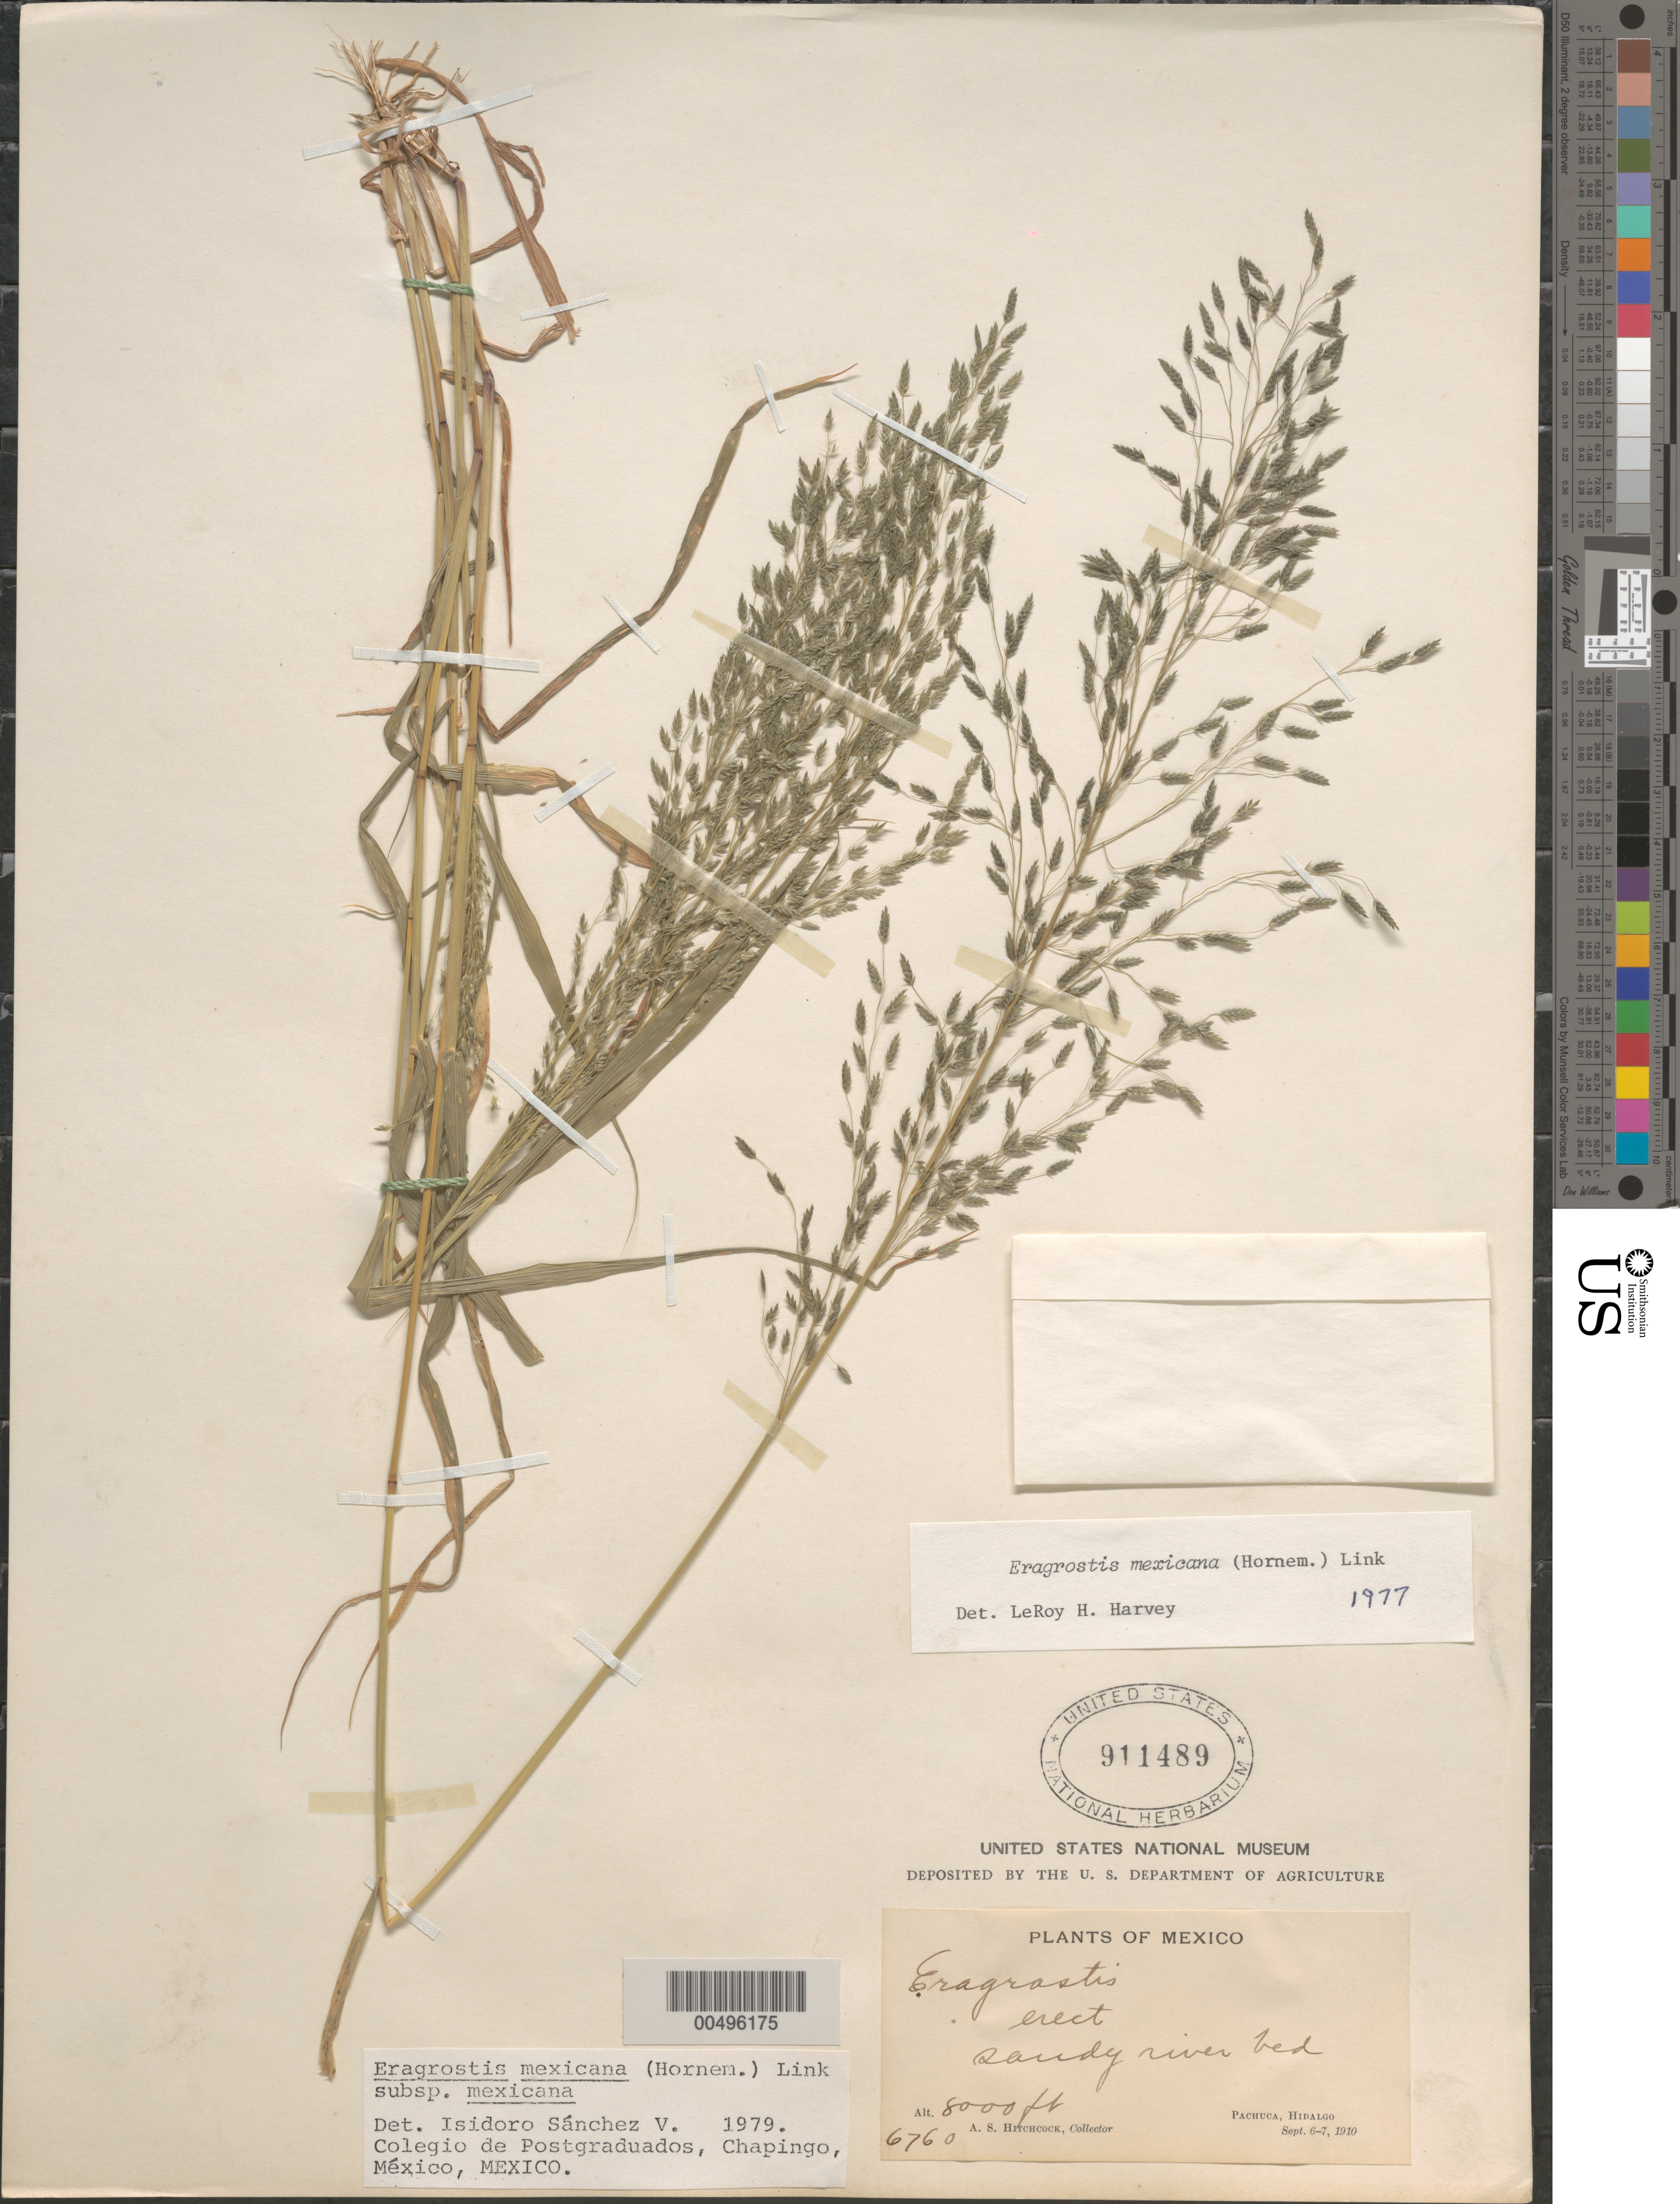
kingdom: Plantae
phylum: Tracheophyta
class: Liliopsida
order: Poales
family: Poaceae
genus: Eragrostis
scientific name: Eragrostis mexicana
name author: (Hornem.) Link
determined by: Sánchez Vega, I. M.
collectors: A. S. Hitchcock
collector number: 6760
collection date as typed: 6 Sep 1910 to 7 Sep 1910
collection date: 1910-09-06/1910-09-07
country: Mexico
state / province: Hidalgo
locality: Pachuca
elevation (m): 2438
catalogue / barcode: US 911489